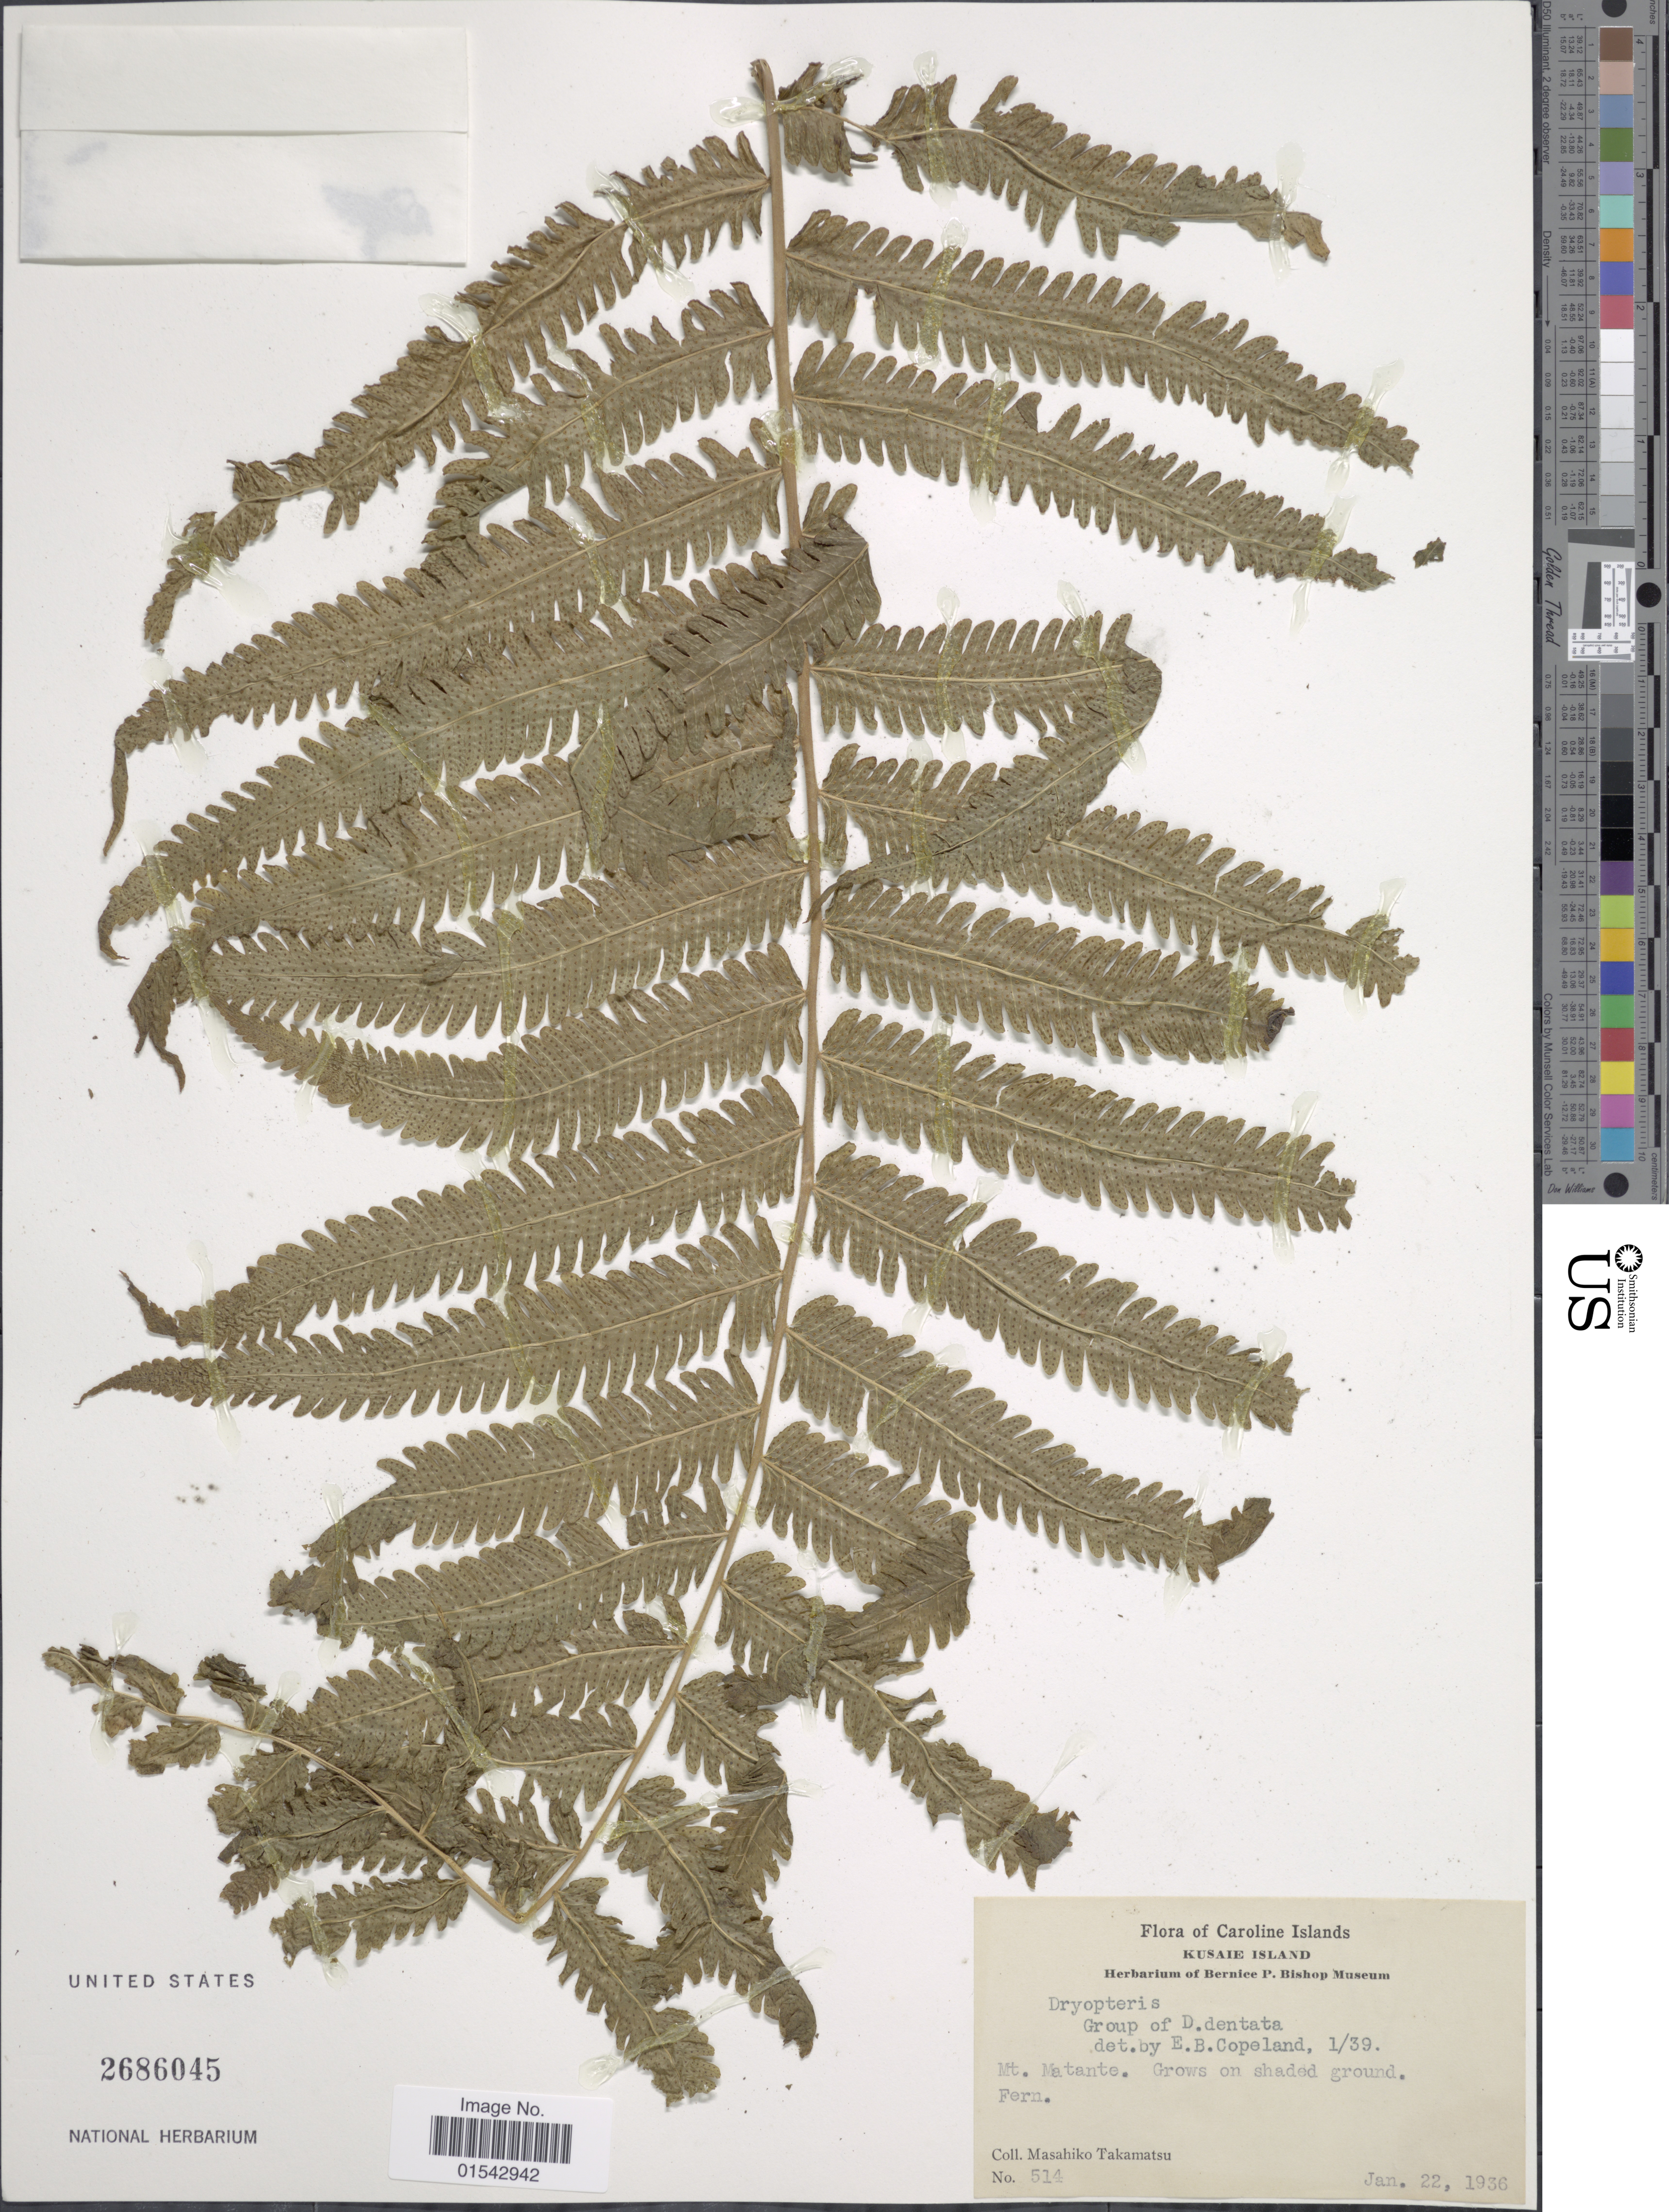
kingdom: Plantae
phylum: Tracheophyta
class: Polypodiopsida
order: Polypodiales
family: Thelypteridaceae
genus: Cyclosorus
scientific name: Cyclosorus sp.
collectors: M. Takamatsu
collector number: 514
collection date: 1936-01-22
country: Micronesia, Federated States of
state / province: Kosrae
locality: Caroline Islands, Kusaie Island, Mt. Matante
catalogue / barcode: US 2686045